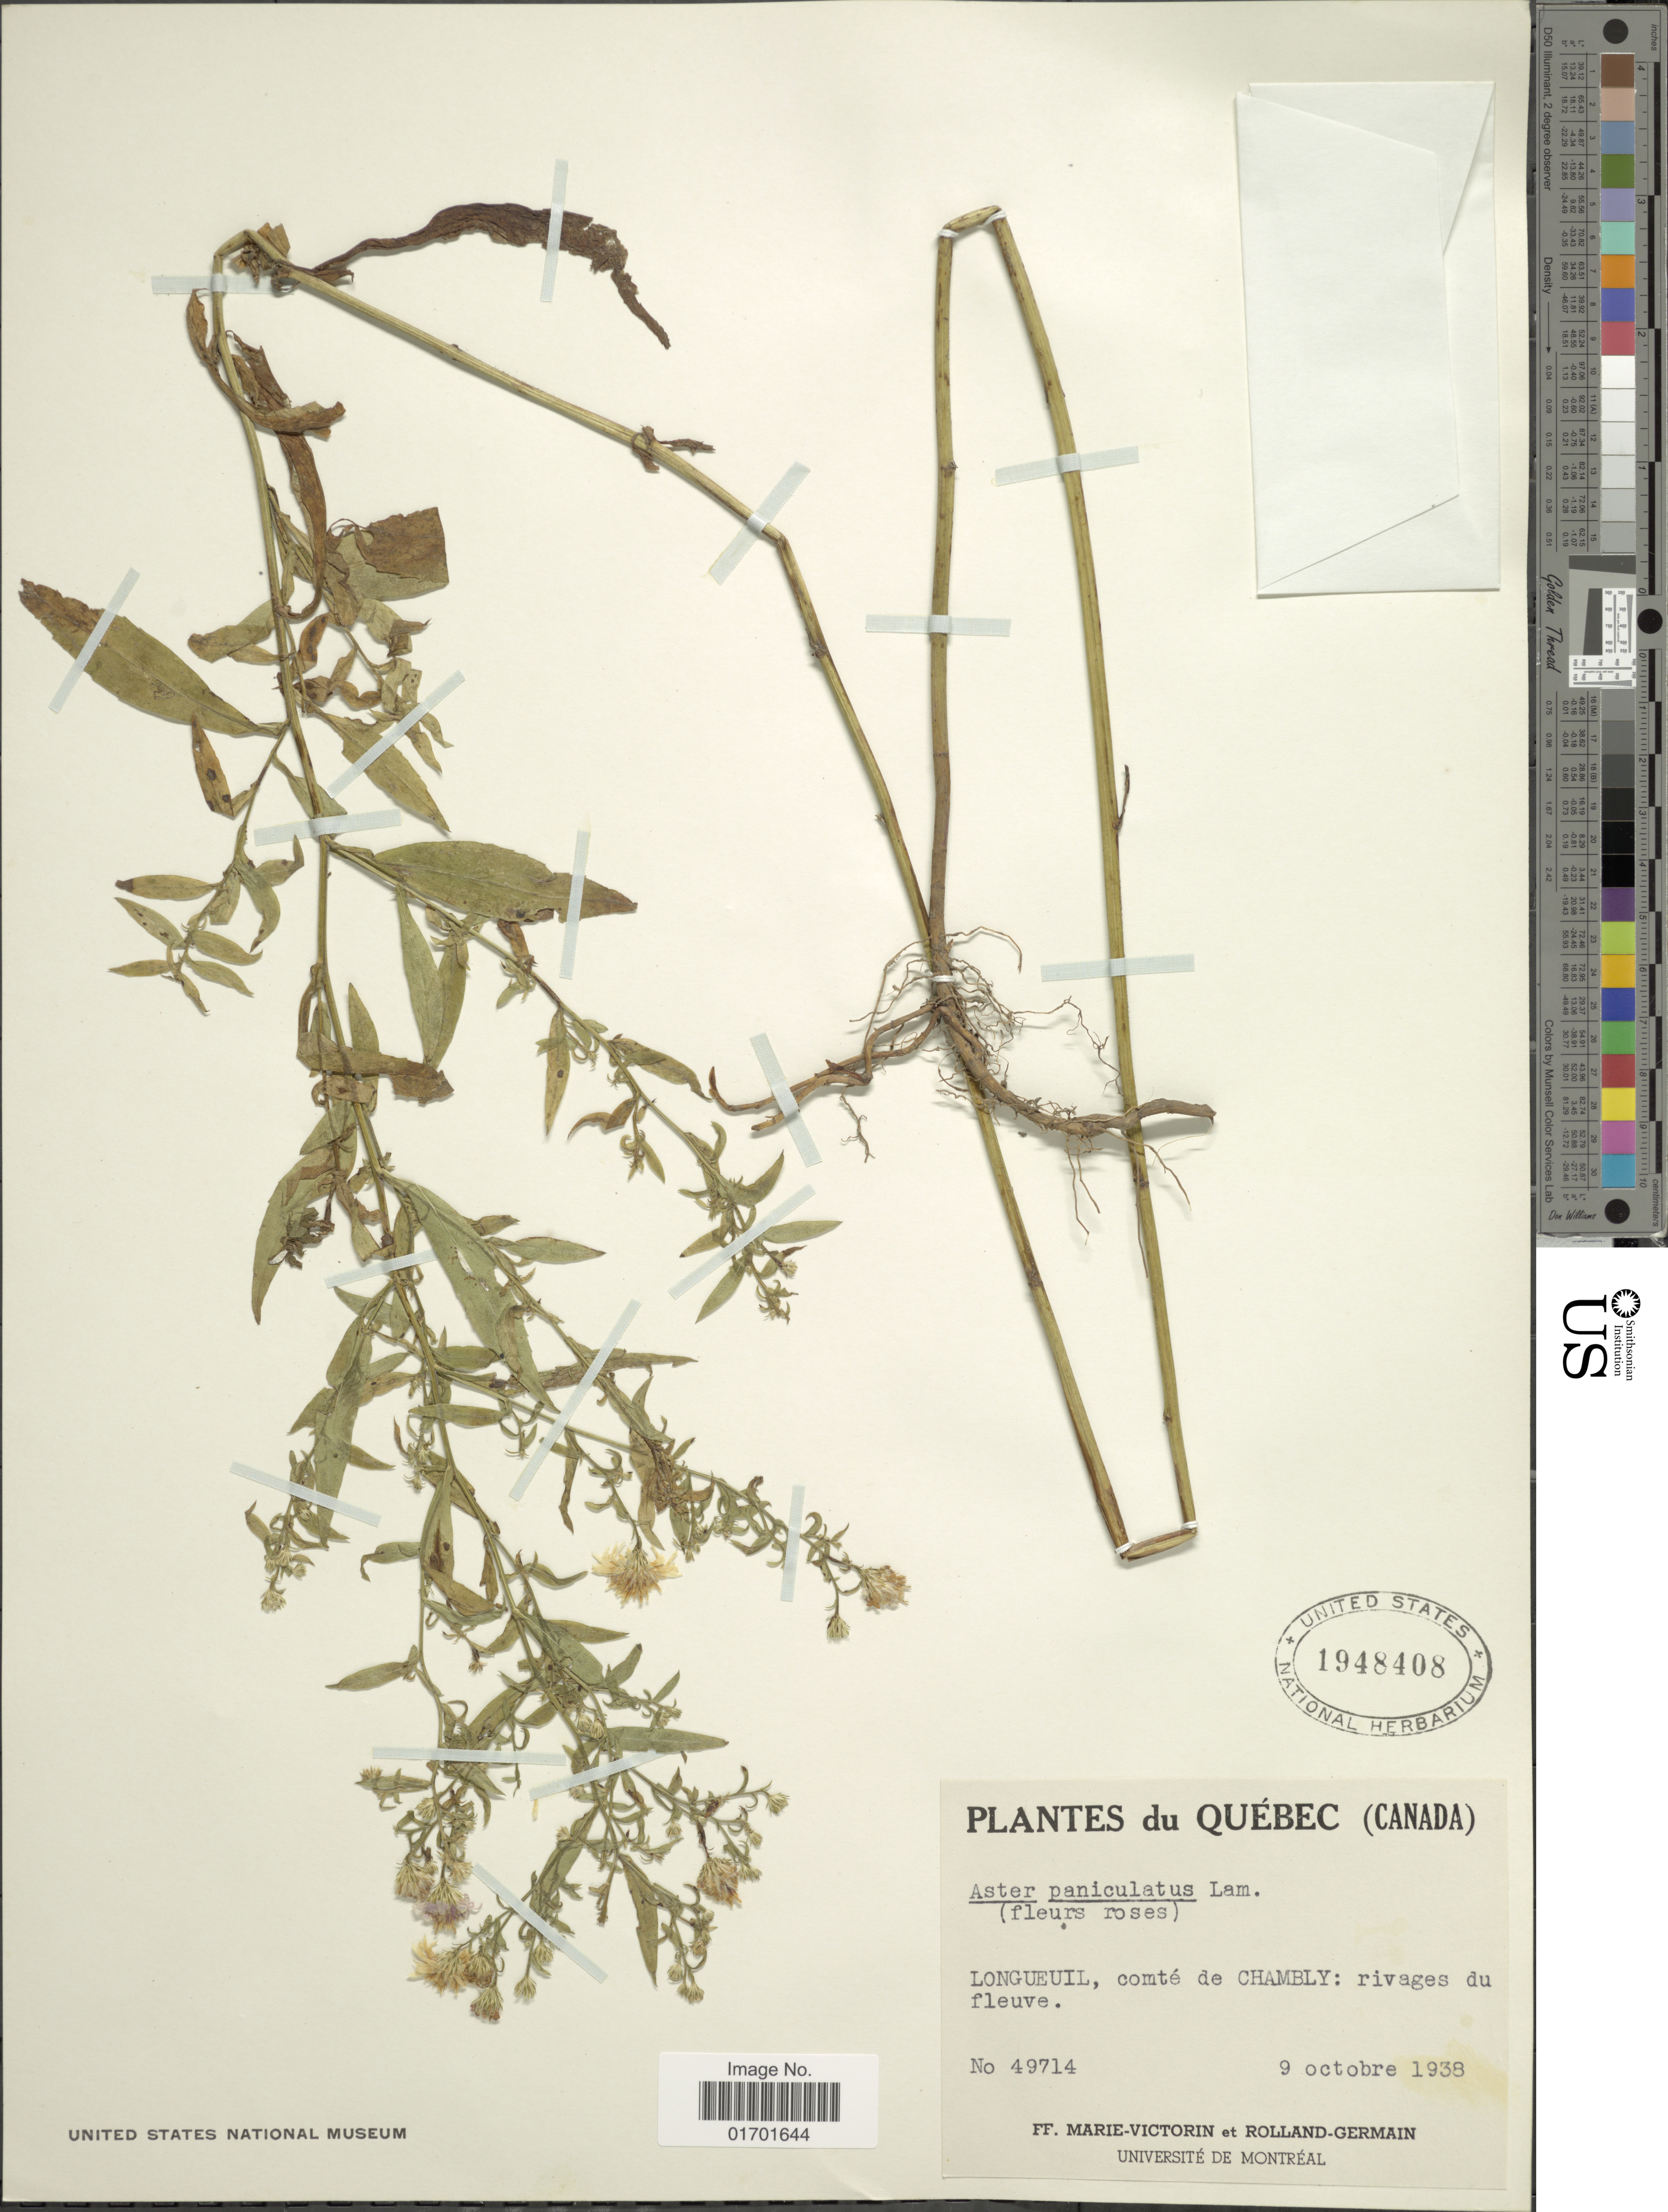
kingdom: Plantae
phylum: Tracheophyta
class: Magnoliopsida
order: Asterales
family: Asteraceae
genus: Symphyotrichum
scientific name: Symphyotrichum lanceolatum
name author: (Willd.) G.L. Nesom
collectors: F. Marie-Victorin & Rolland-Germain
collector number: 49714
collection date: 1938-10-09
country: Canada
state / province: Quebec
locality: Longueuil, comté de Chambly: rivages du fleuve.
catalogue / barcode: US 1948408